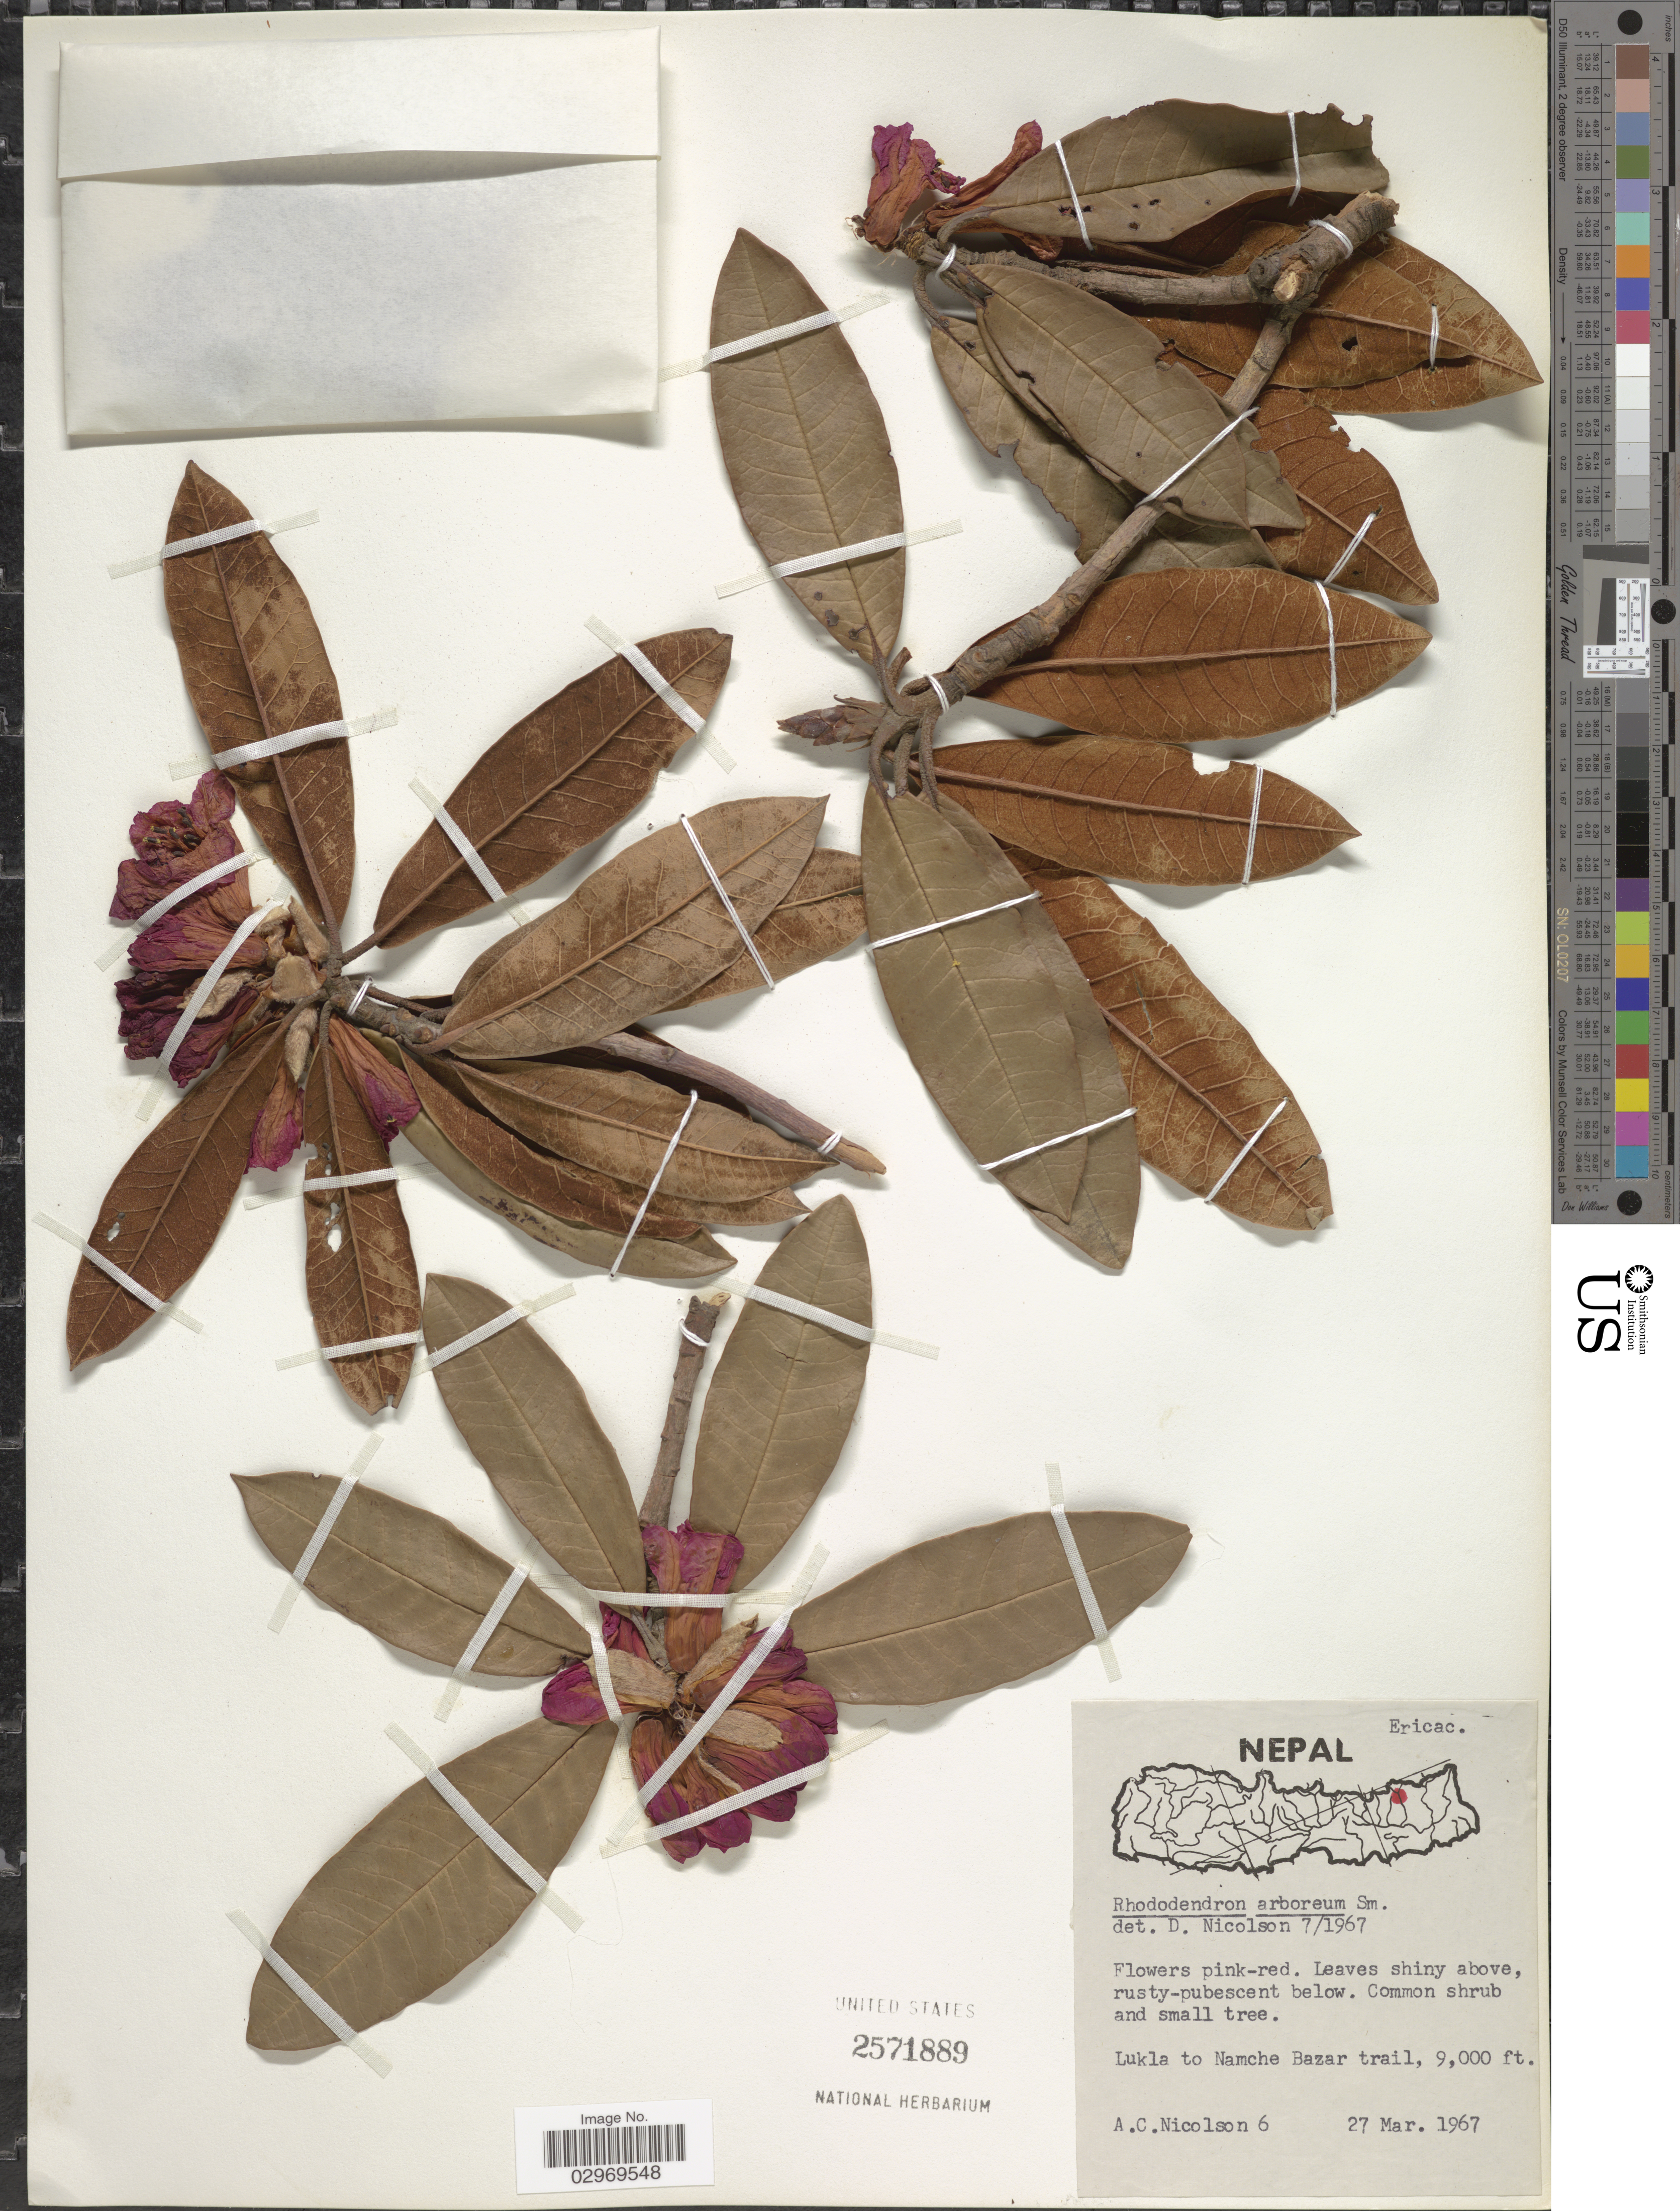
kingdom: Plantae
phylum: Tracheophyta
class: Magnoliopsida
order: Ericales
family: Ericaceae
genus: Rhododendron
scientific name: Rhododendron arboreum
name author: Sm.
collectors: A. C. Nicolson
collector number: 6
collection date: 1967-03-27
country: Nepal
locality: Lukla to Namche Bazar trail.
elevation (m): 2743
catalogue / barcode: US 2571889